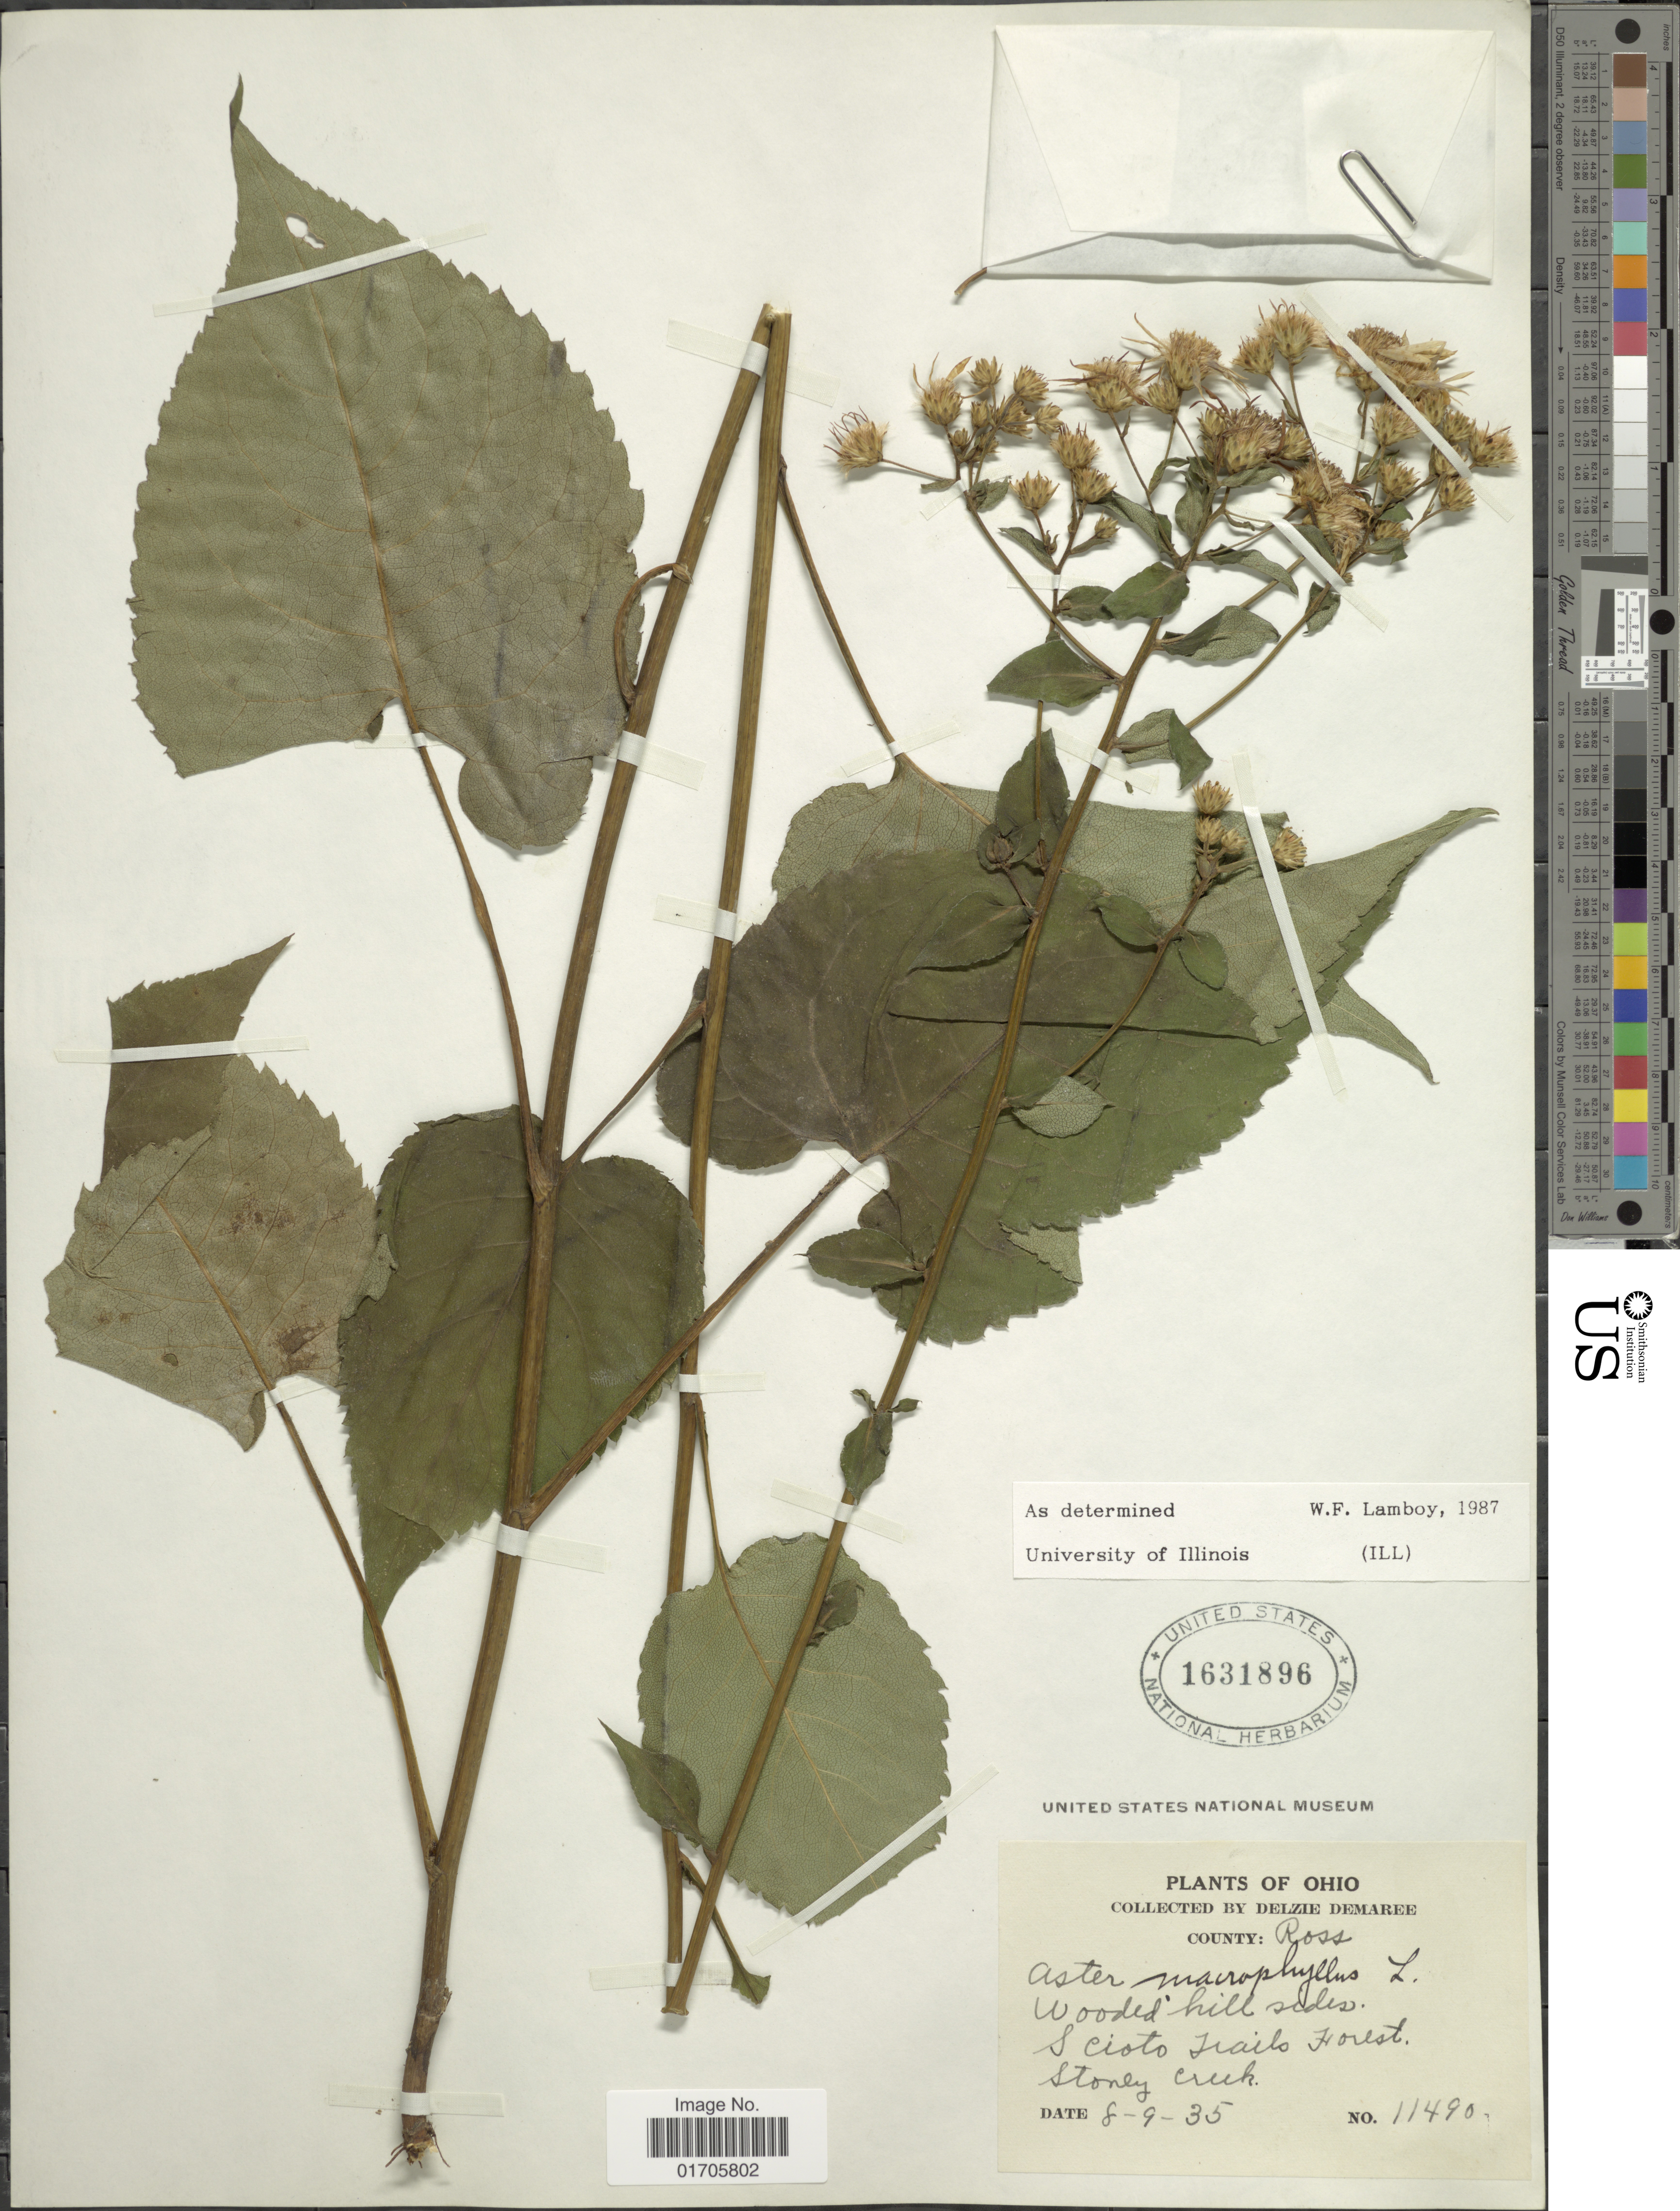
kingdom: Plantae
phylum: Tracheophyta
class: Magnoliopsida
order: Asterales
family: Asteraceae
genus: Eurybia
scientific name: Eurybia macrophylla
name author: (L.) Cass.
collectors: D. Demaree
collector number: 11490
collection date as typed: Transcribed d/m/y: 9/8/35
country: United States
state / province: Ohio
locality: Ohio. County: Ross. Wooded hill sides. Scioto Trails Forest. Stoney Creek.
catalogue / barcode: US 1631896